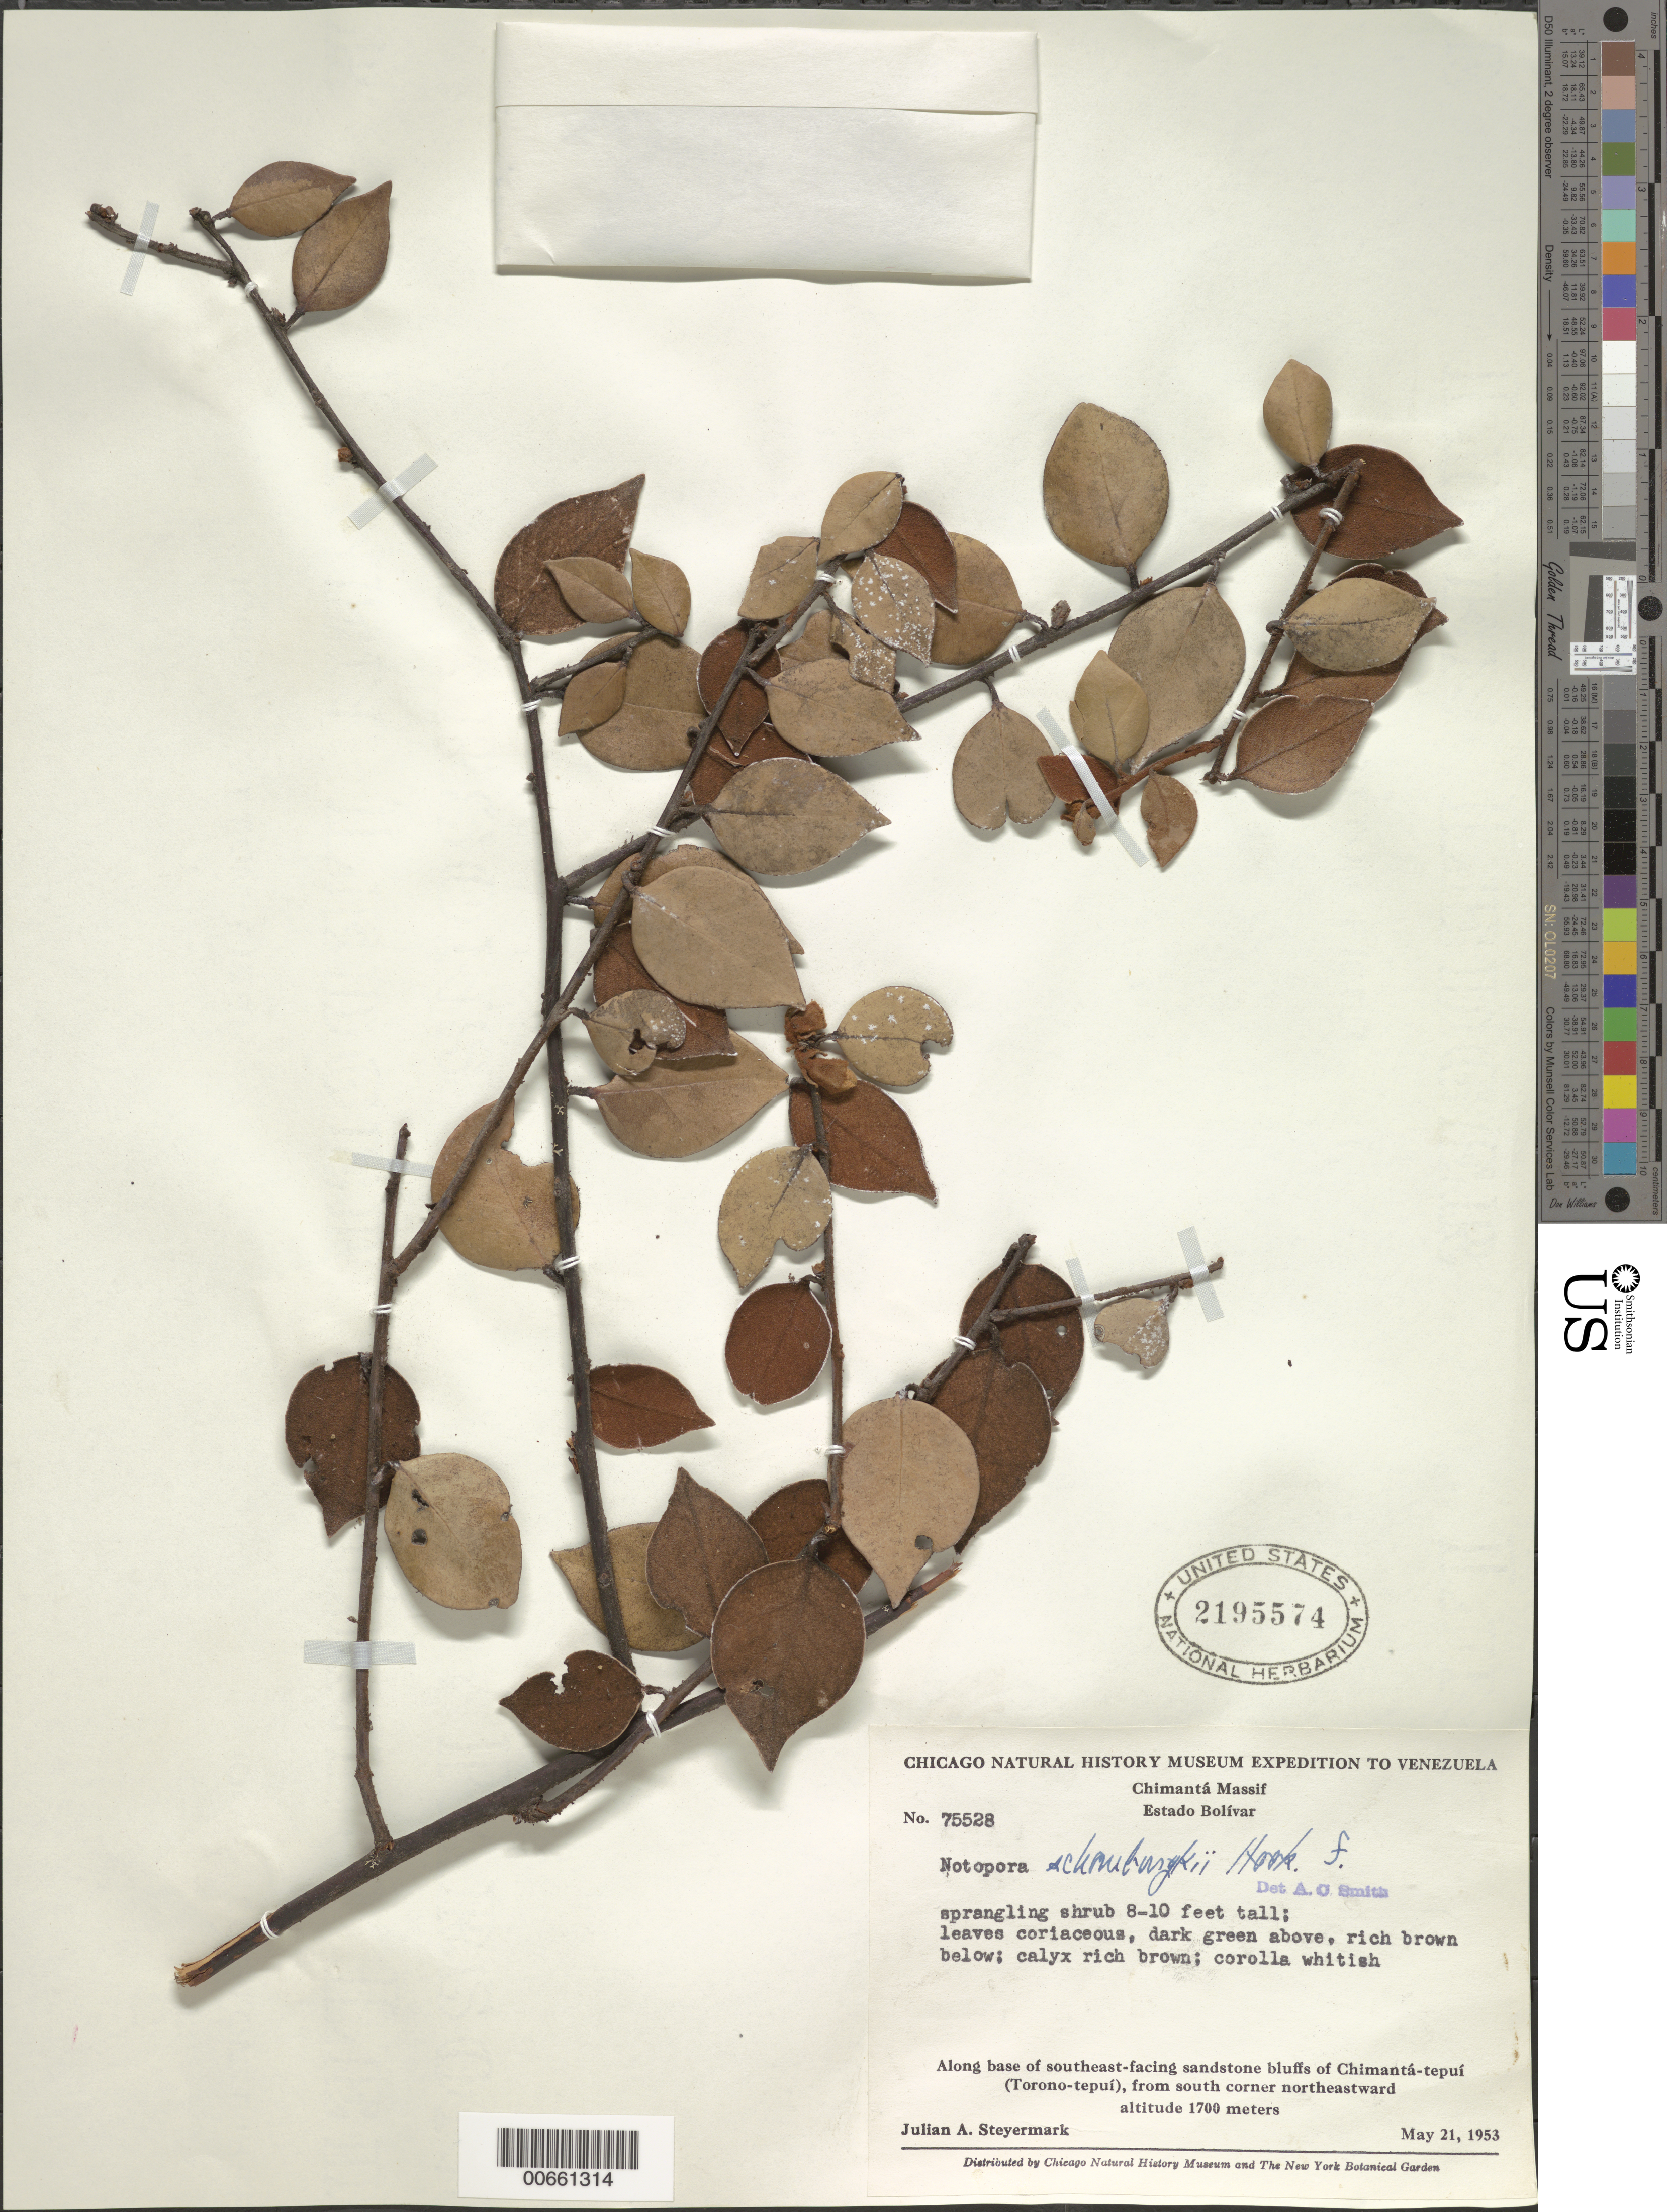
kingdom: Plantae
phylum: Tracheophyta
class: Magnoliopsida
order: Ericales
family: Ericaceae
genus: Notopora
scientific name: Notopora schomburgkii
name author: Hook. f.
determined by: Smith, A. C.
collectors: J. Steyermark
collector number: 75528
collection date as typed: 21-May-53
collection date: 1953-05-21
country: Venezuela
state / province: Bolívar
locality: Chimantá-tepuí (Torono-tepuí), Chimantá Massif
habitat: SE facing sandstone bluffs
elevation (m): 1700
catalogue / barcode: US 2195574